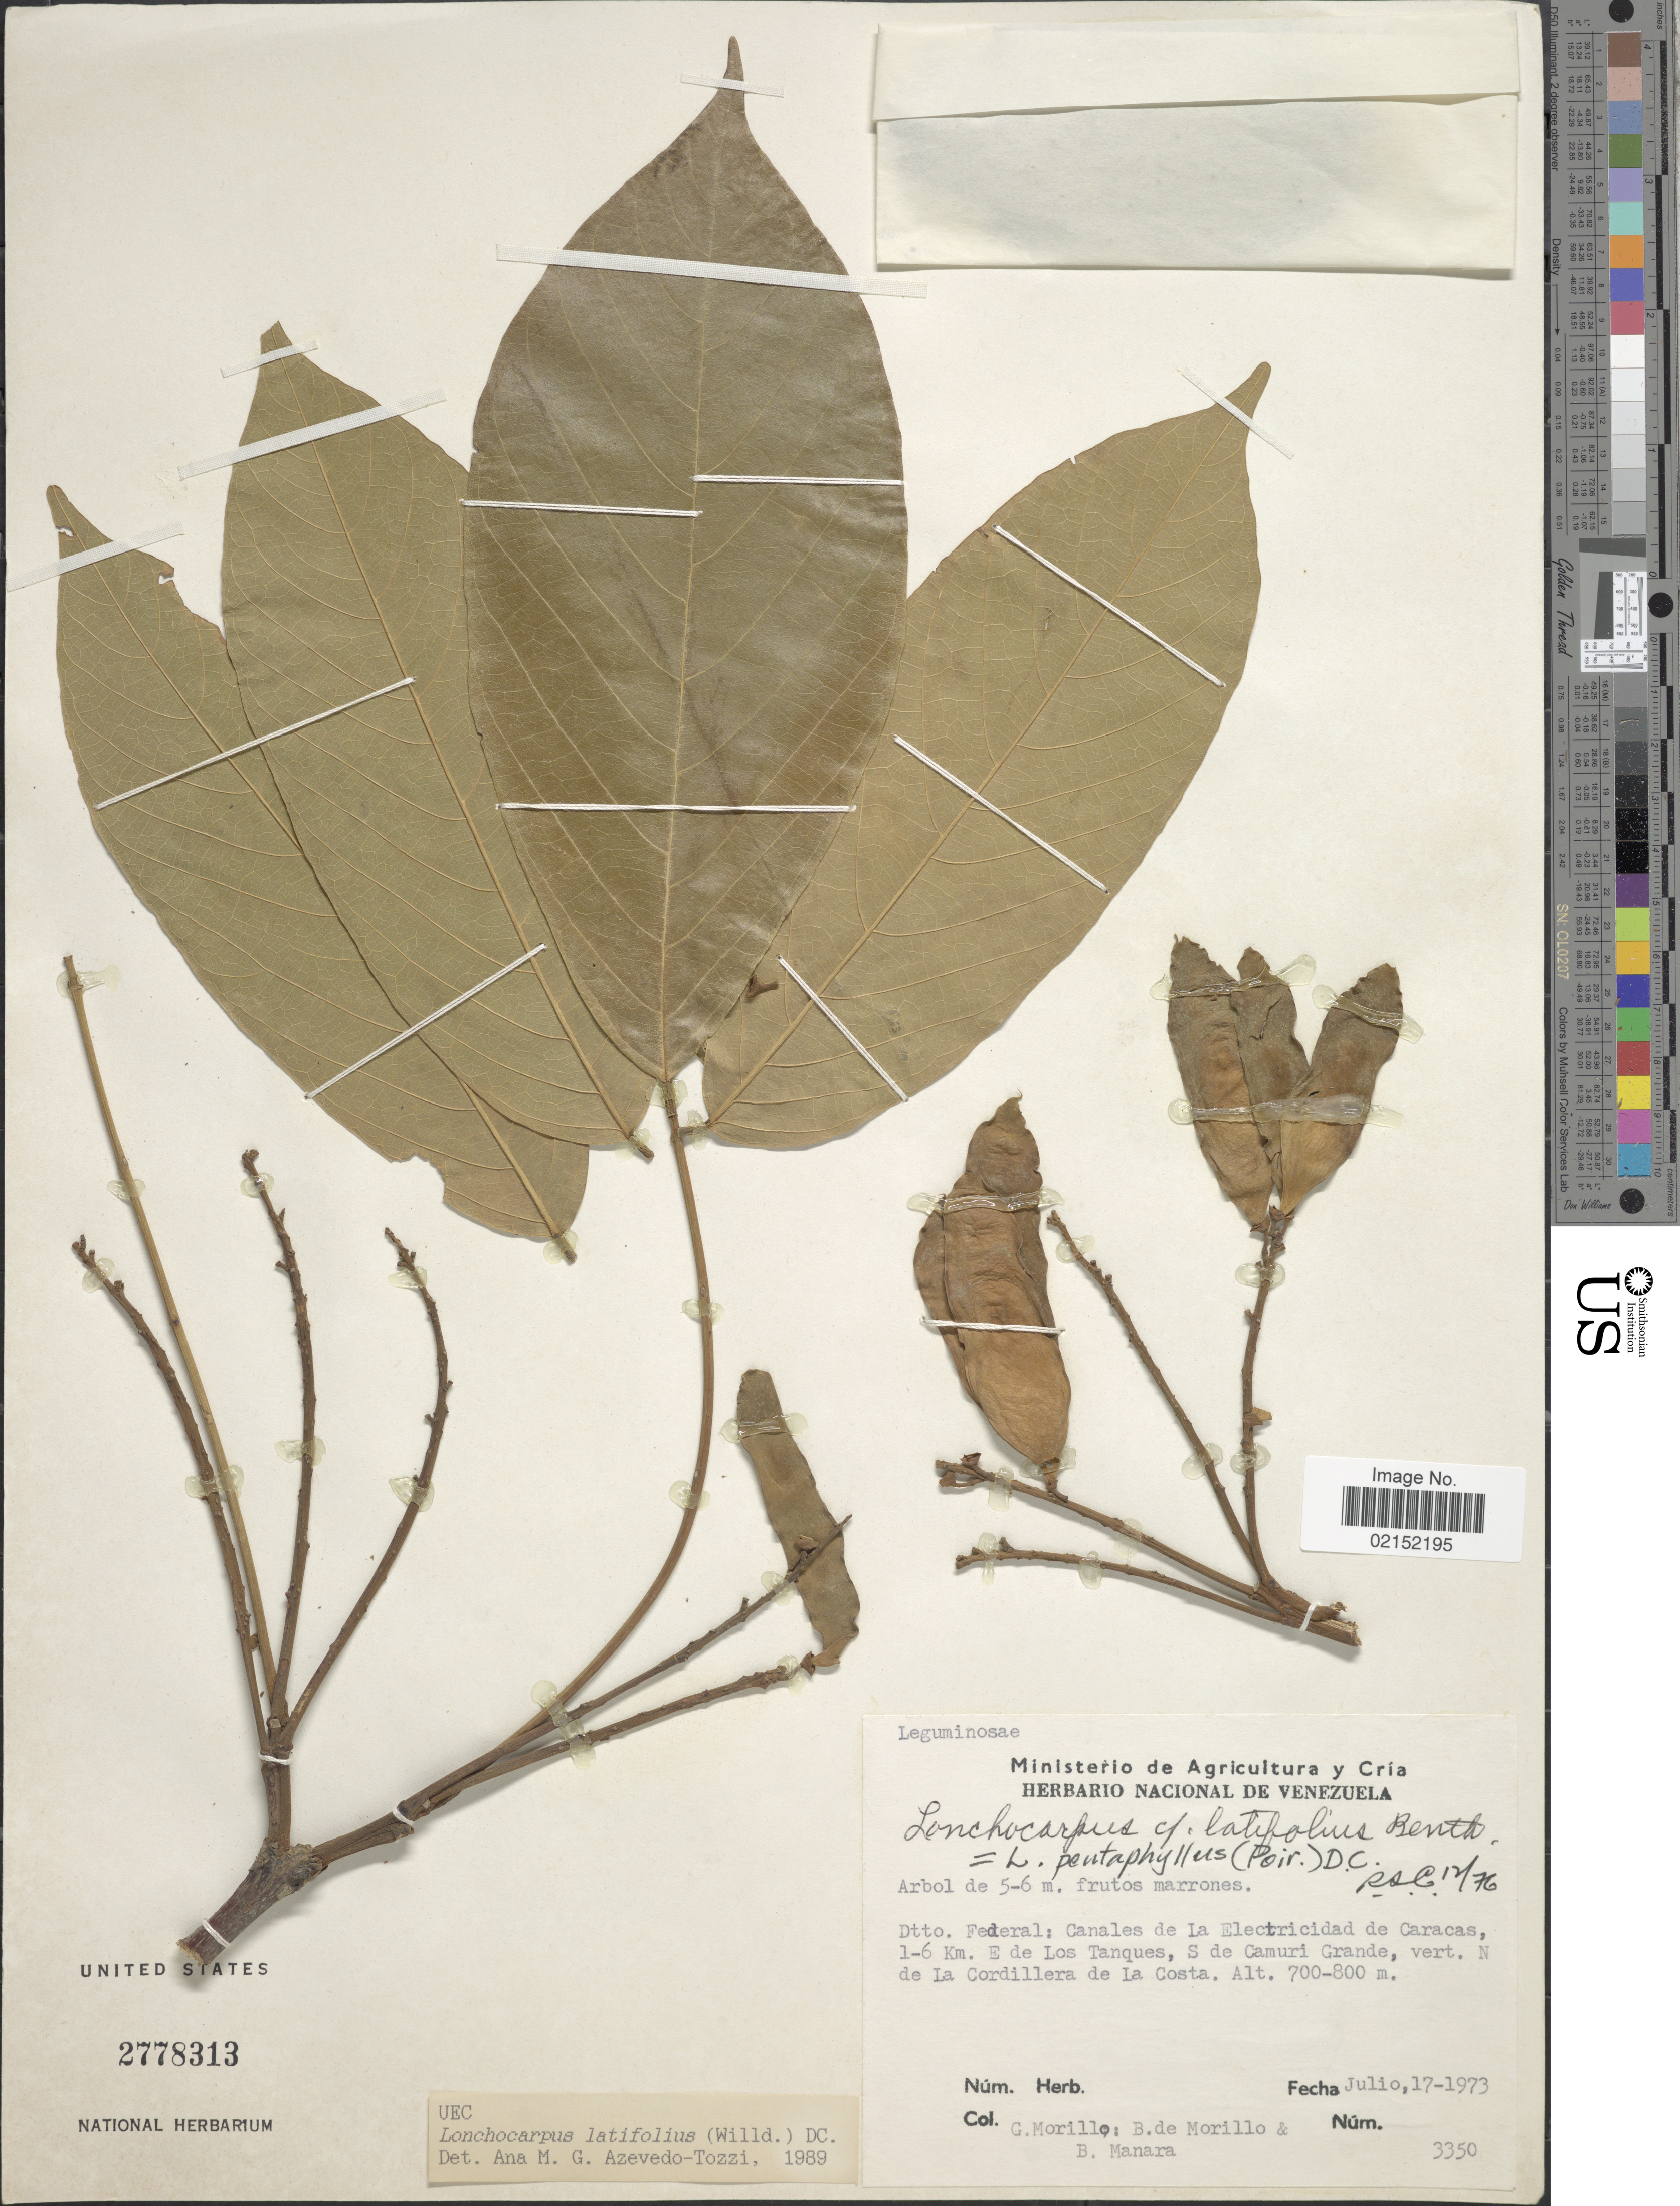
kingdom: Plantae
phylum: Tracheophyta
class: Magnoliopsida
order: Fabales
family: Fabaceae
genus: Lonchocarpus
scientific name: Lonchocarpus latifolius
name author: (Willd.) Kunth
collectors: G. Morillo, B. Morillo & B. Manara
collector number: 3350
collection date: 1973-07-17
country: Venezuela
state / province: Distrito Federal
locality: Dtto. Federal : Canales de La Electricidad de Caracas 1-6 km. E de Los Tanques, S de Camuri Grande, vert. N de la Cordillera de La Costa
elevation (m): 700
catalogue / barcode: US 2778313